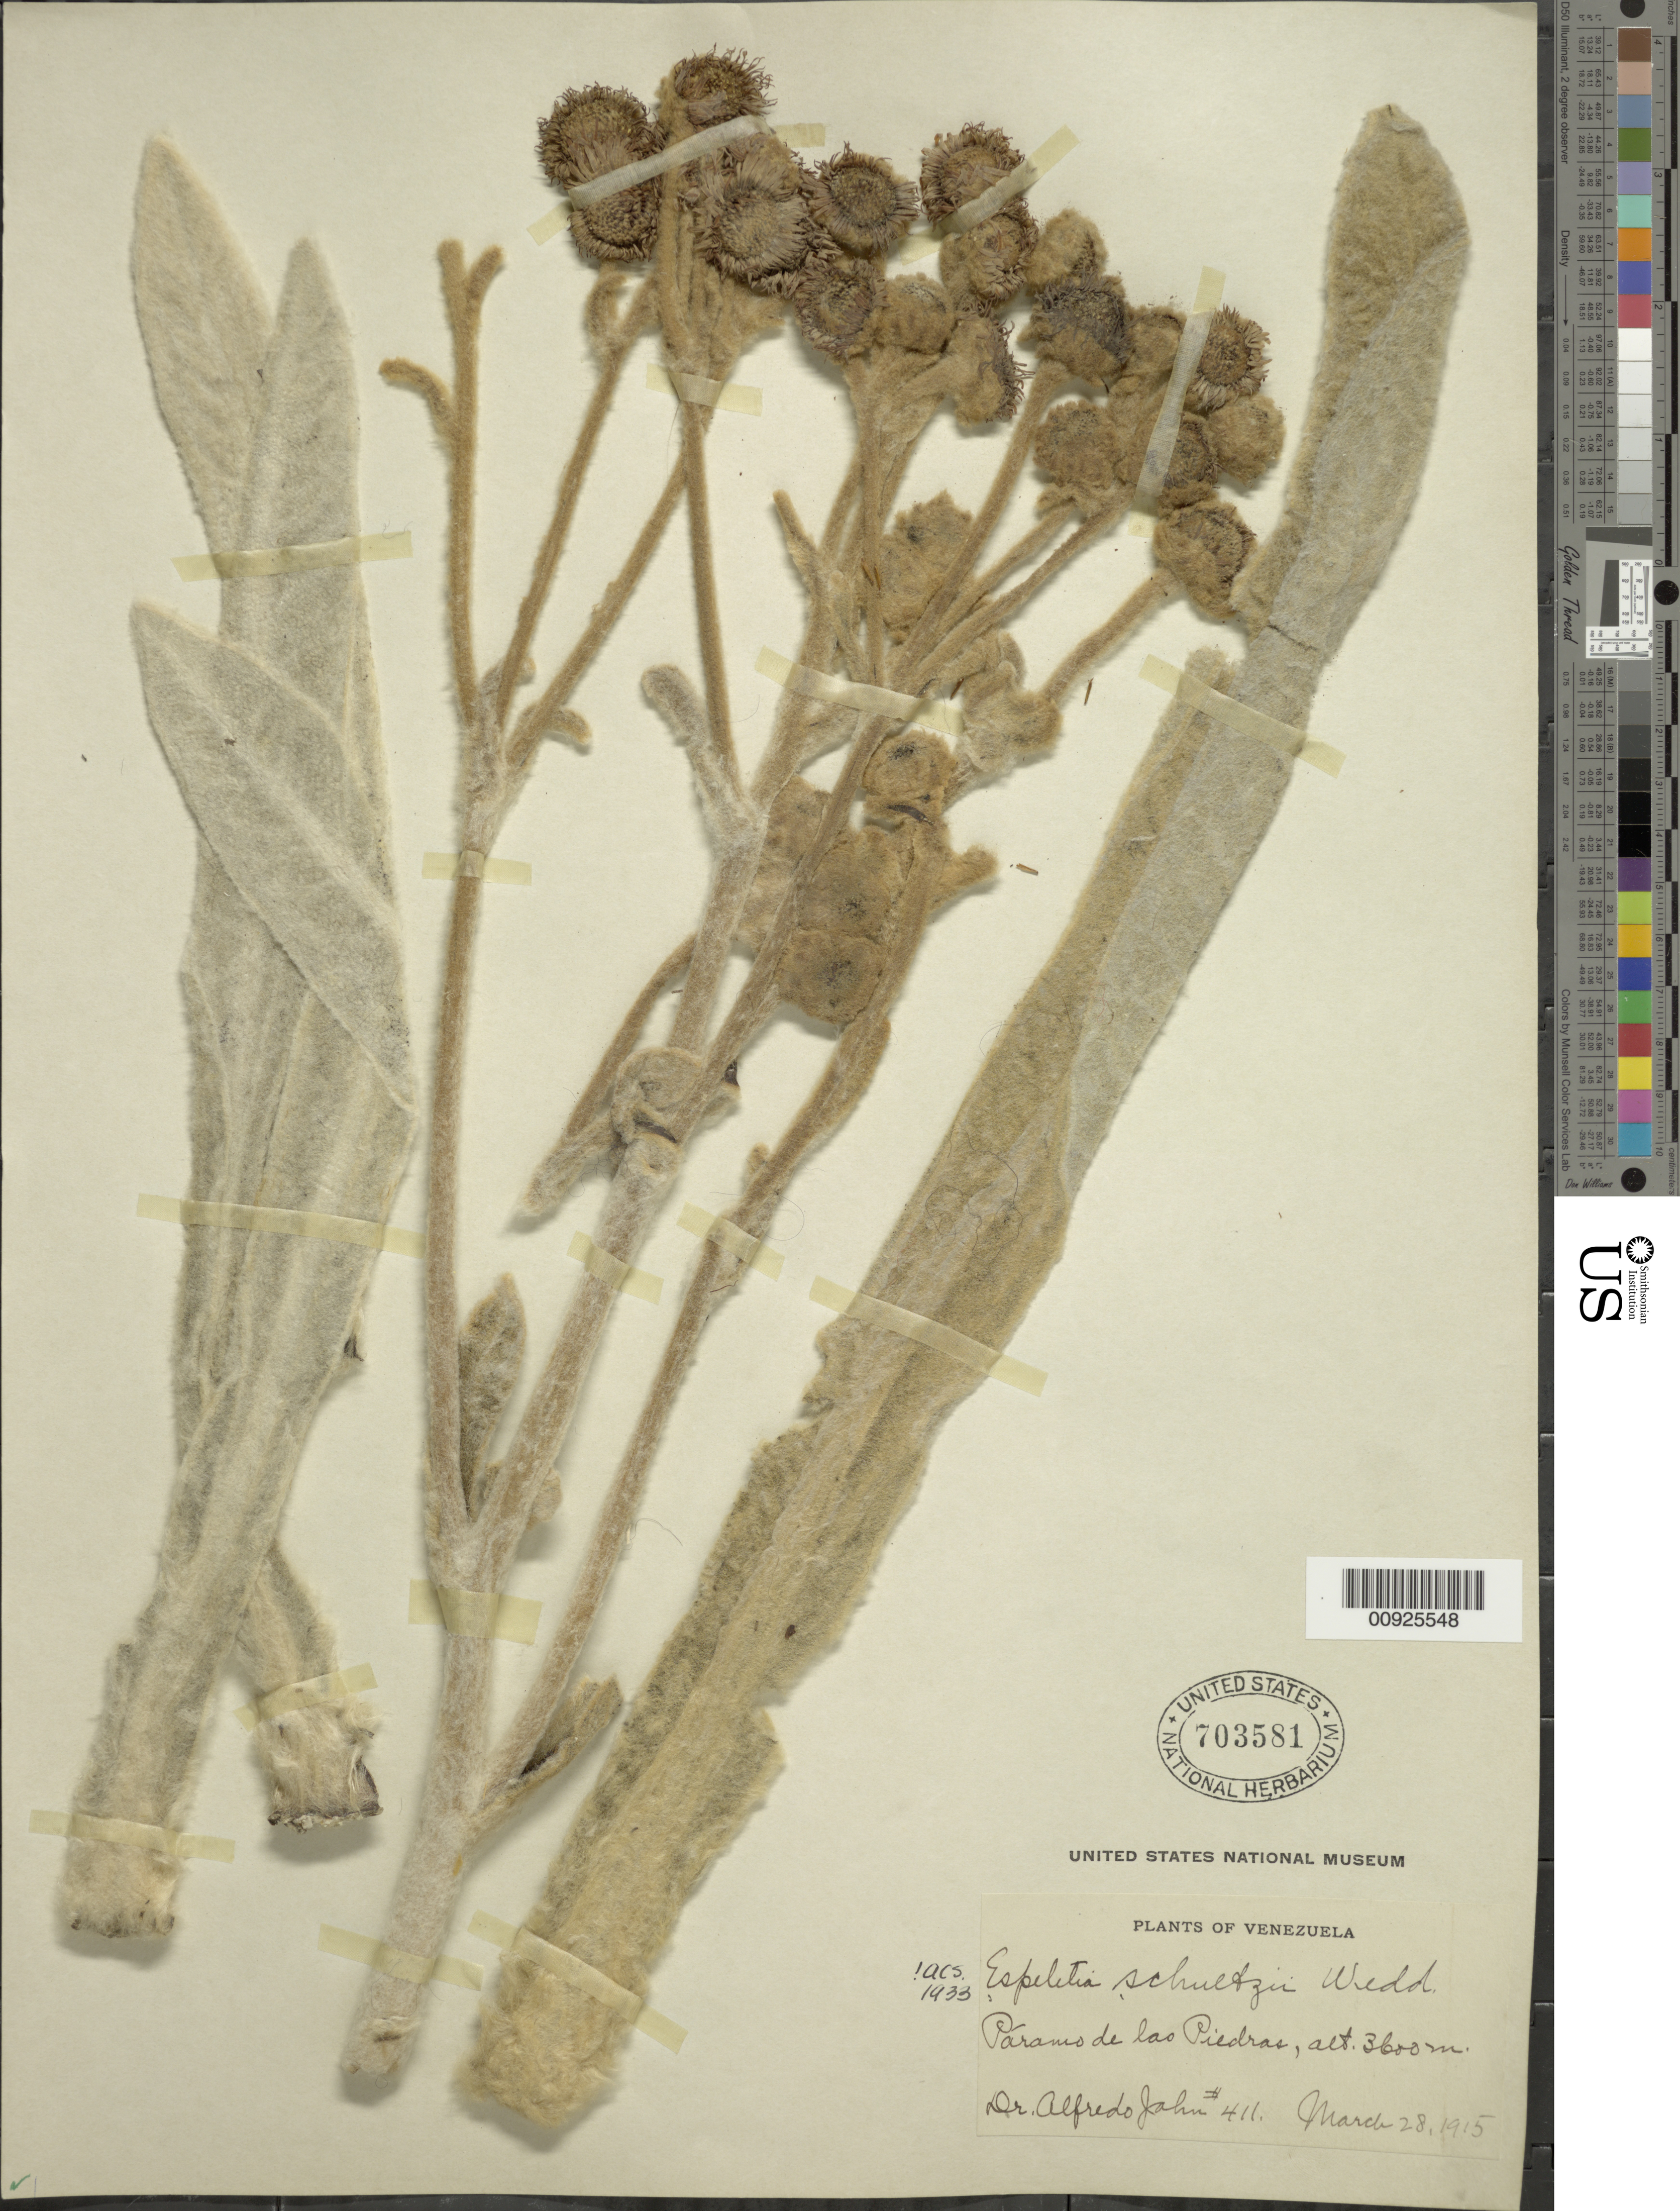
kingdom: Plantae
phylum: Tracheophyta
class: Magnoliopsida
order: Asterales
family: Asteraceae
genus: Espeletia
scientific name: Espeletia schultzii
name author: Wedd.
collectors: A. Jahn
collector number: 411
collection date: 1915-03-28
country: Venezuela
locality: Páramo de las Piedras.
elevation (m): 3600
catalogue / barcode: US 703581